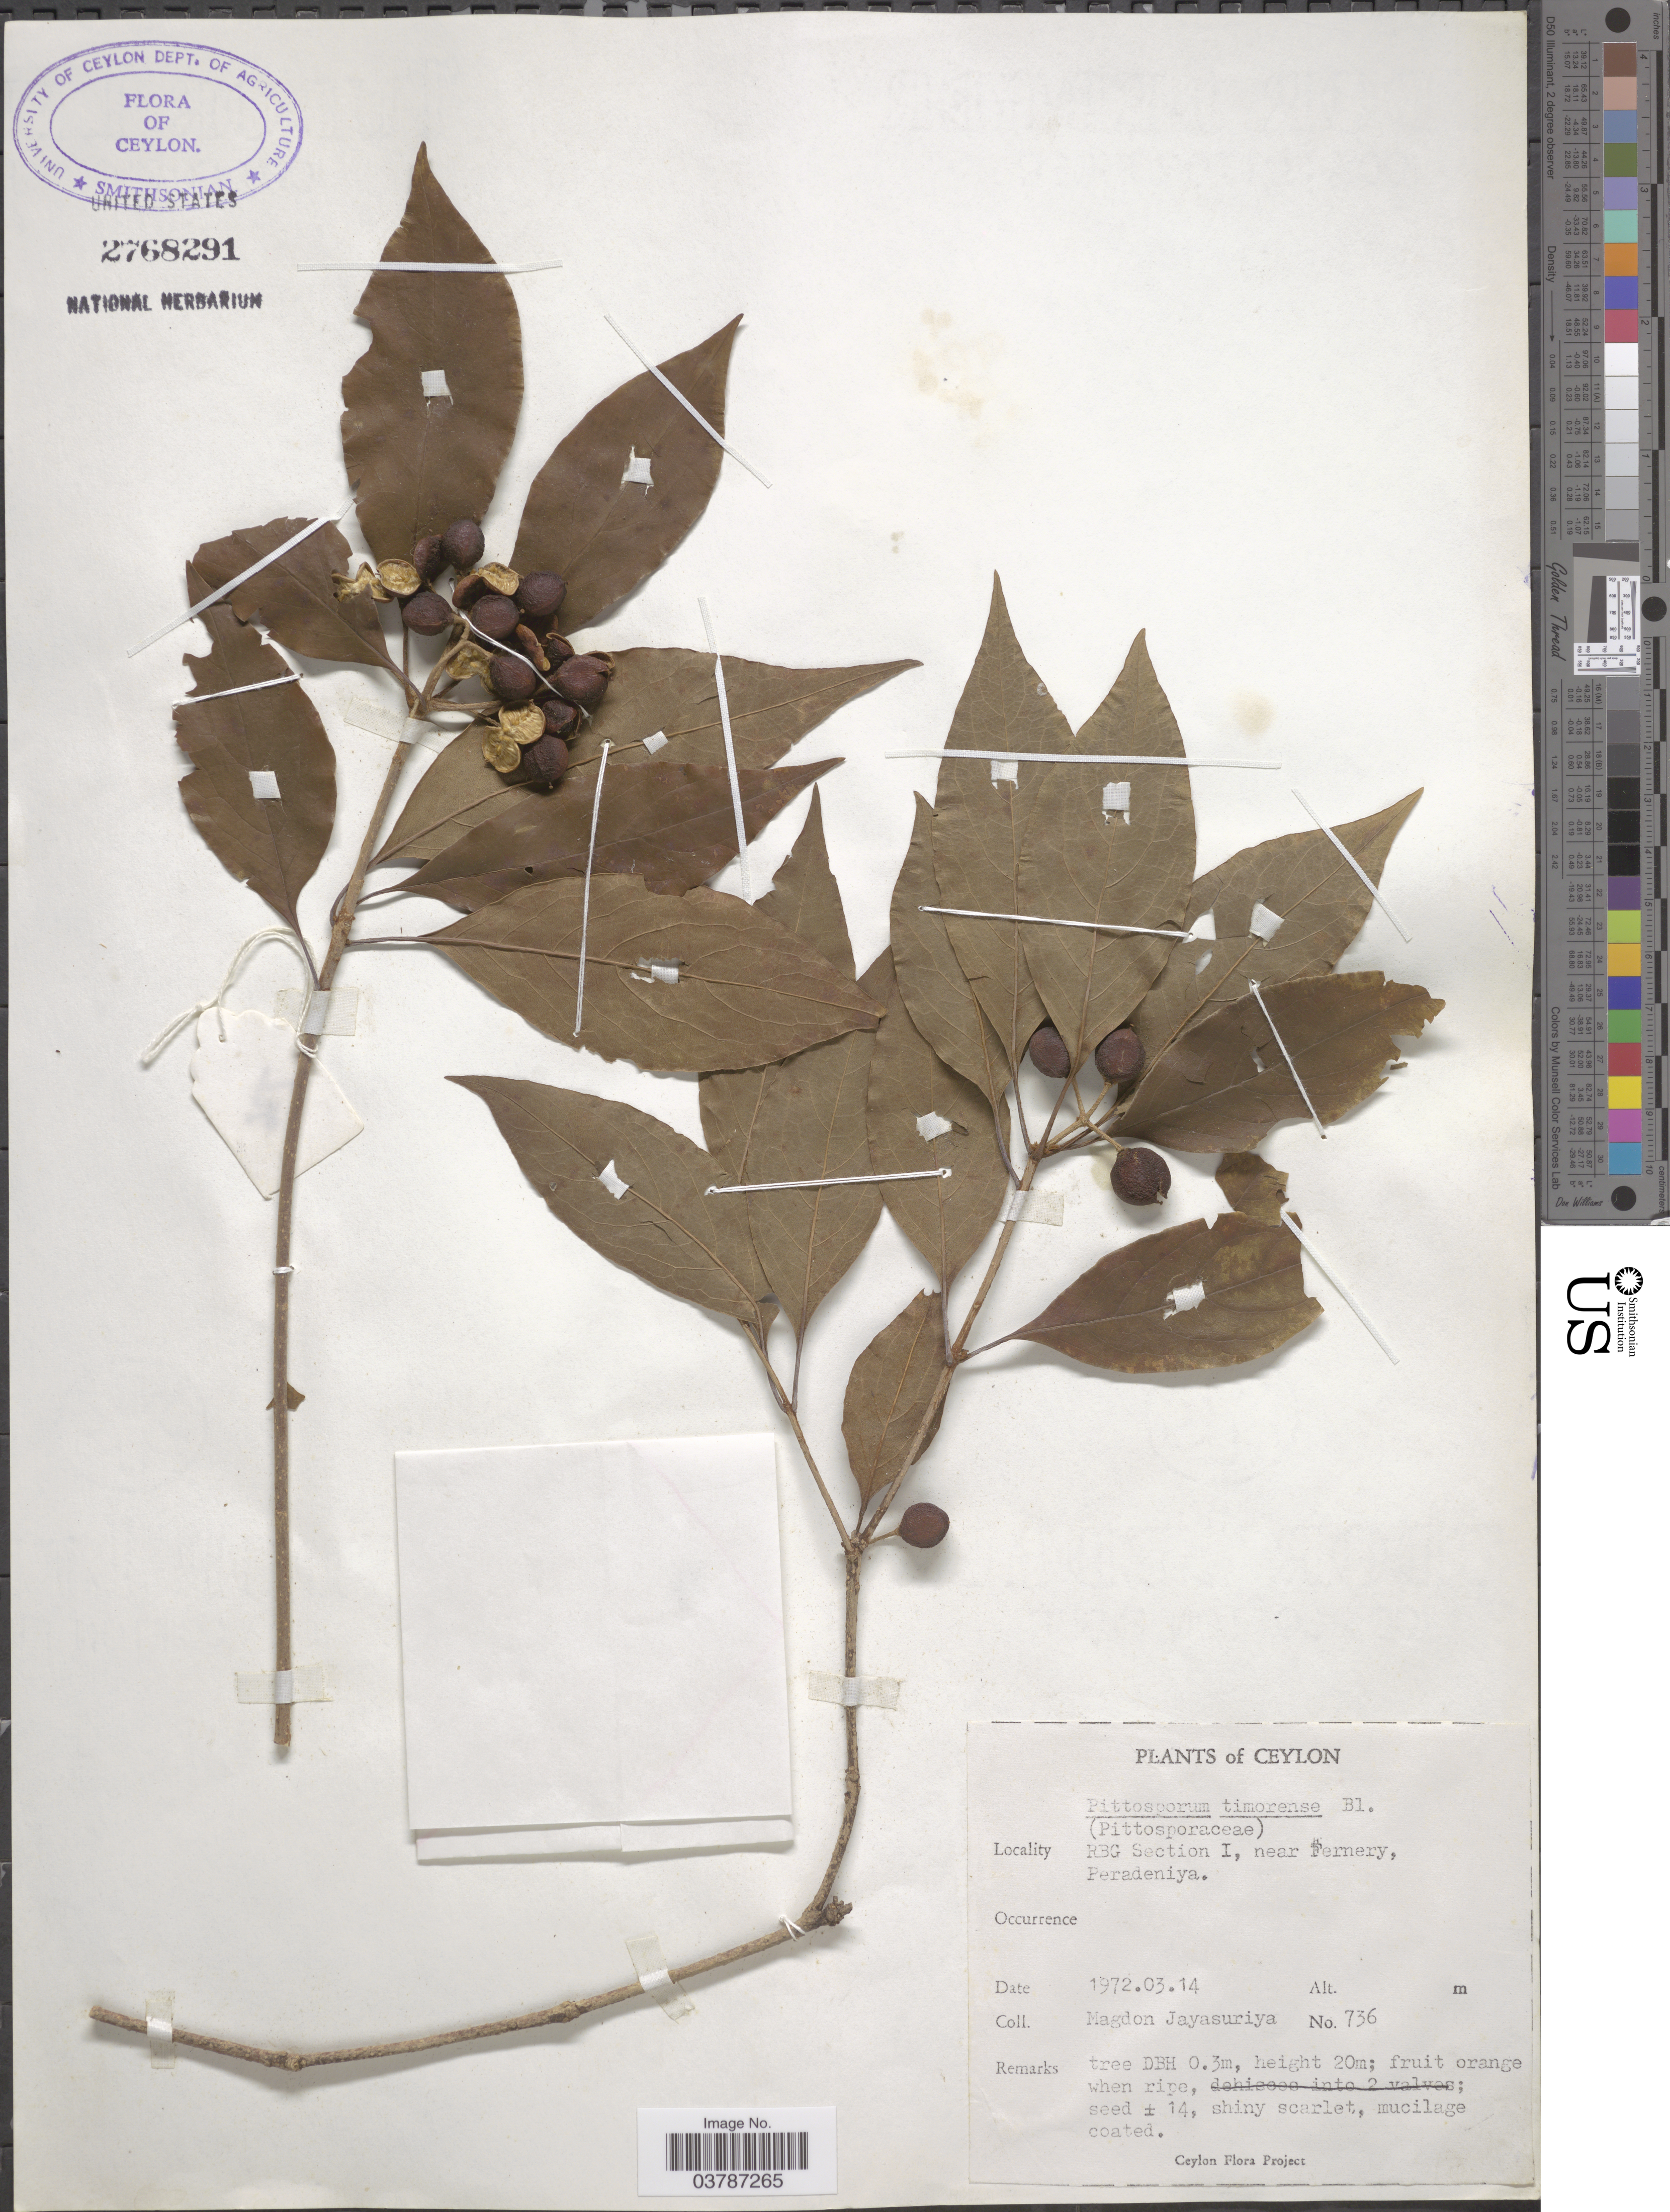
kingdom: Plantae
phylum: Tracheophyta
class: Magnoliopsida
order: Apiales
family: Pittosporaceae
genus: Pittosporum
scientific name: Pittosporum timorense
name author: Blume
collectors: A. H. Jayasuriya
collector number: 736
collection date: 1972-03-14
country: Sri Lanka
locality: Ceylon. RBG Section I, near Fernery, Peradeniya.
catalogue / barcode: US 2768291